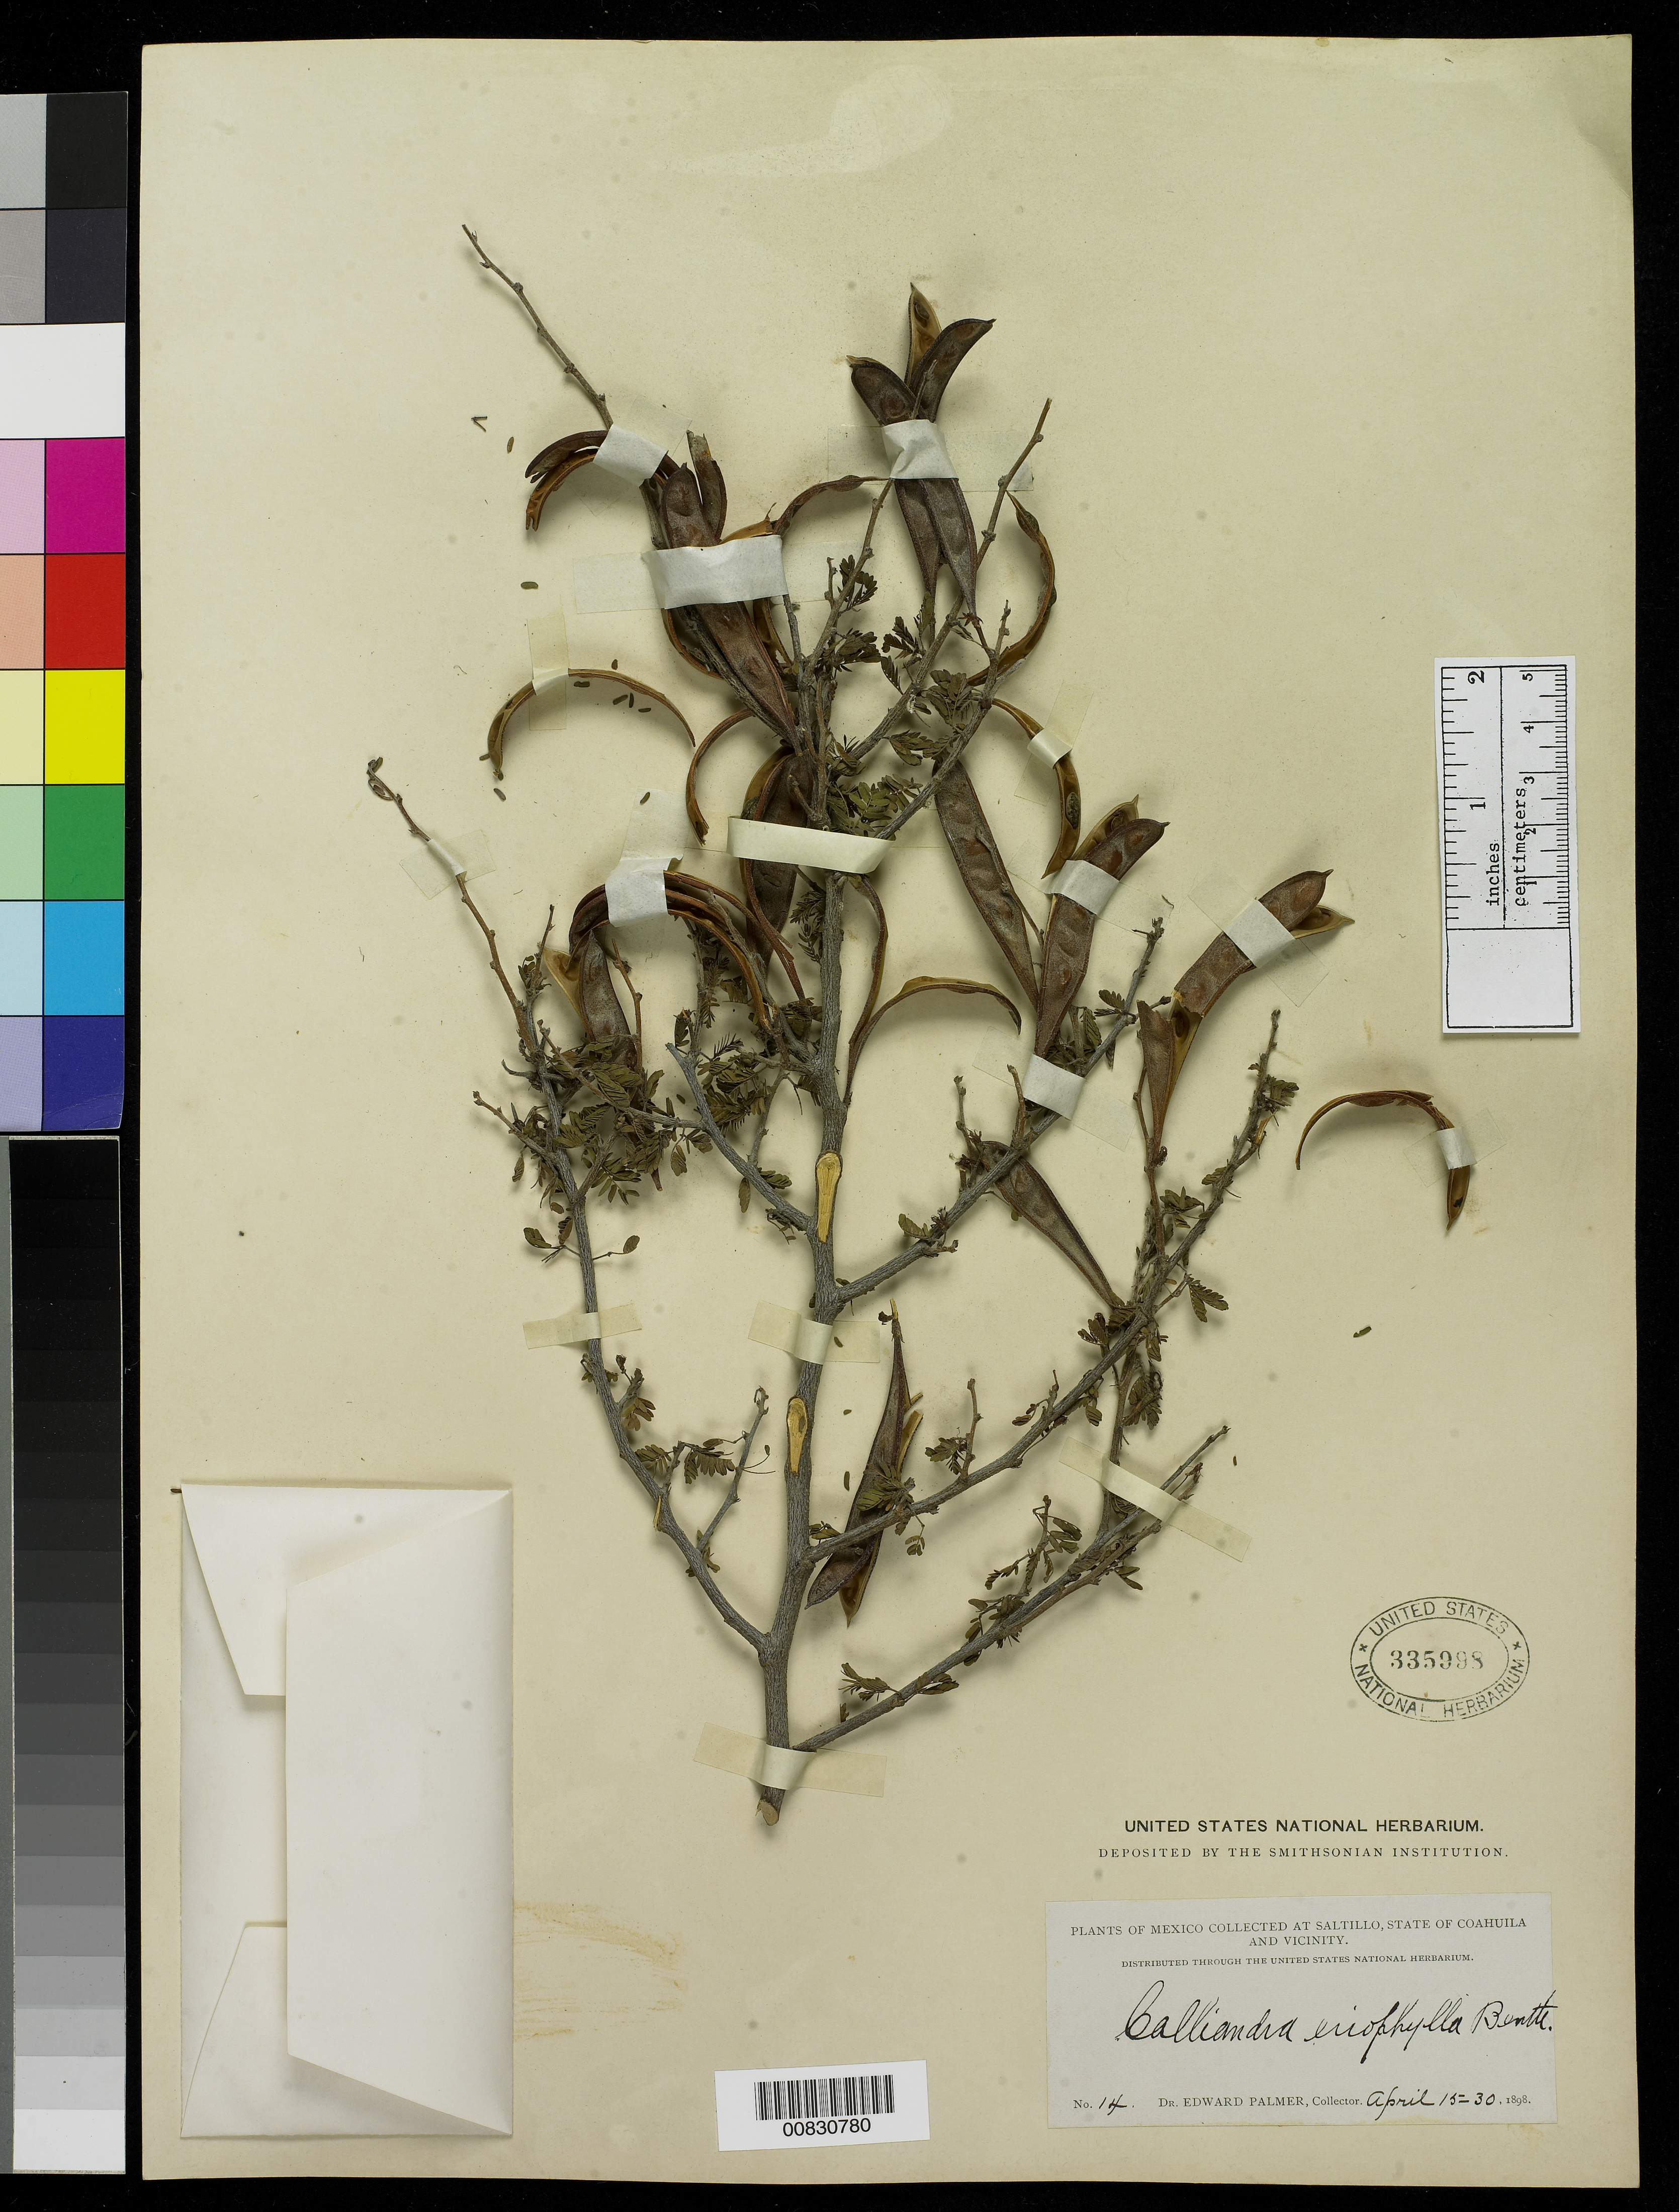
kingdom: Plantae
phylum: Tracheophyta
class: Magnoliopsida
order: Fabales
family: Fabaceae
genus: Calliandra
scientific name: Calliandra eriophylla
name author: Benth.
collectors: E. Palmer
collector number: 14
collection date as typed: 15 Apr 1898 to 30 Apr 1898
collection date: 1898-04-15/1898-04-30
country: Mexico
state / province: Coahuila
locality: Saltillo, Coahuila and vicinity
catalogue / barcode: US 335998